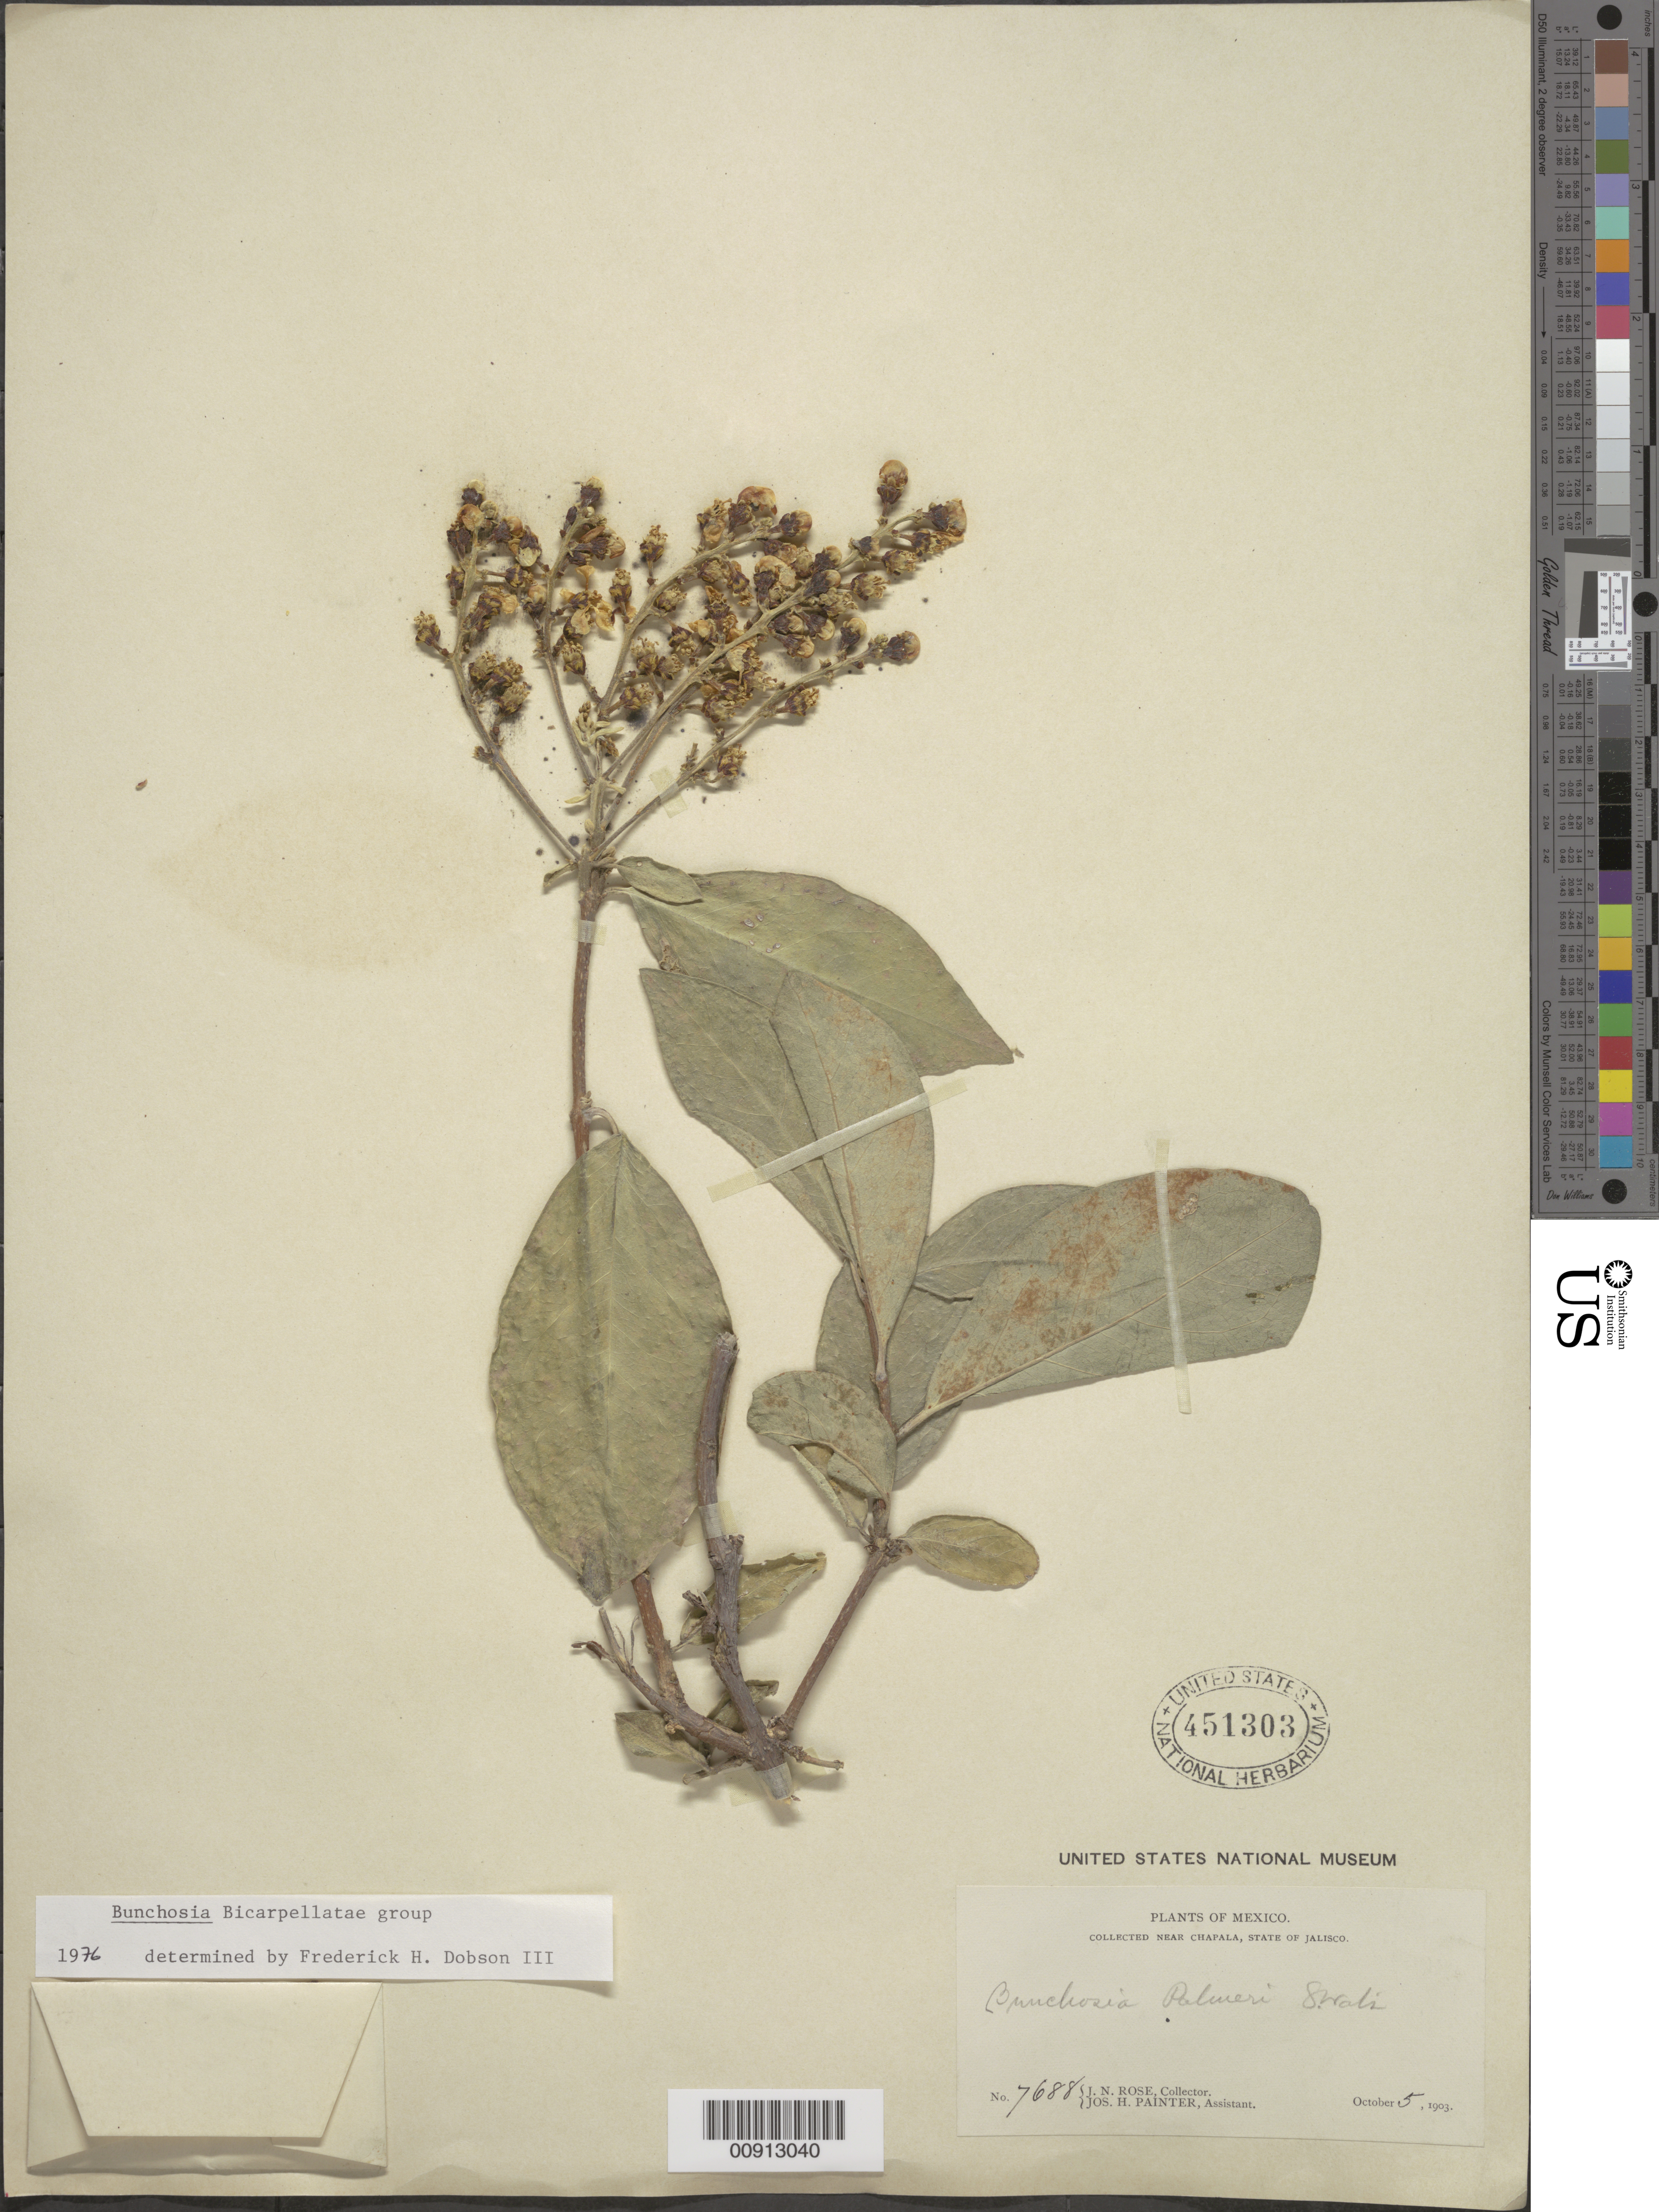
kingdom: Plantae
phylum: Tracheophyta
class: Magnoliopsida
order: Malpighiales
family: Malpighiaceae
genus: Bunchosia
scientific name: Bunchosia palmeri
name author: S. Watson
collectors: J. N. Rose & J. H. Painter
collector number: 7688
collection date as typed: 05 Oct 1903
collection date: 1903-10-05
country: Mexico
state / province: Jalisco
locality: Near Chapala, State of Jalisco.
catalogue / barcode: US 451303